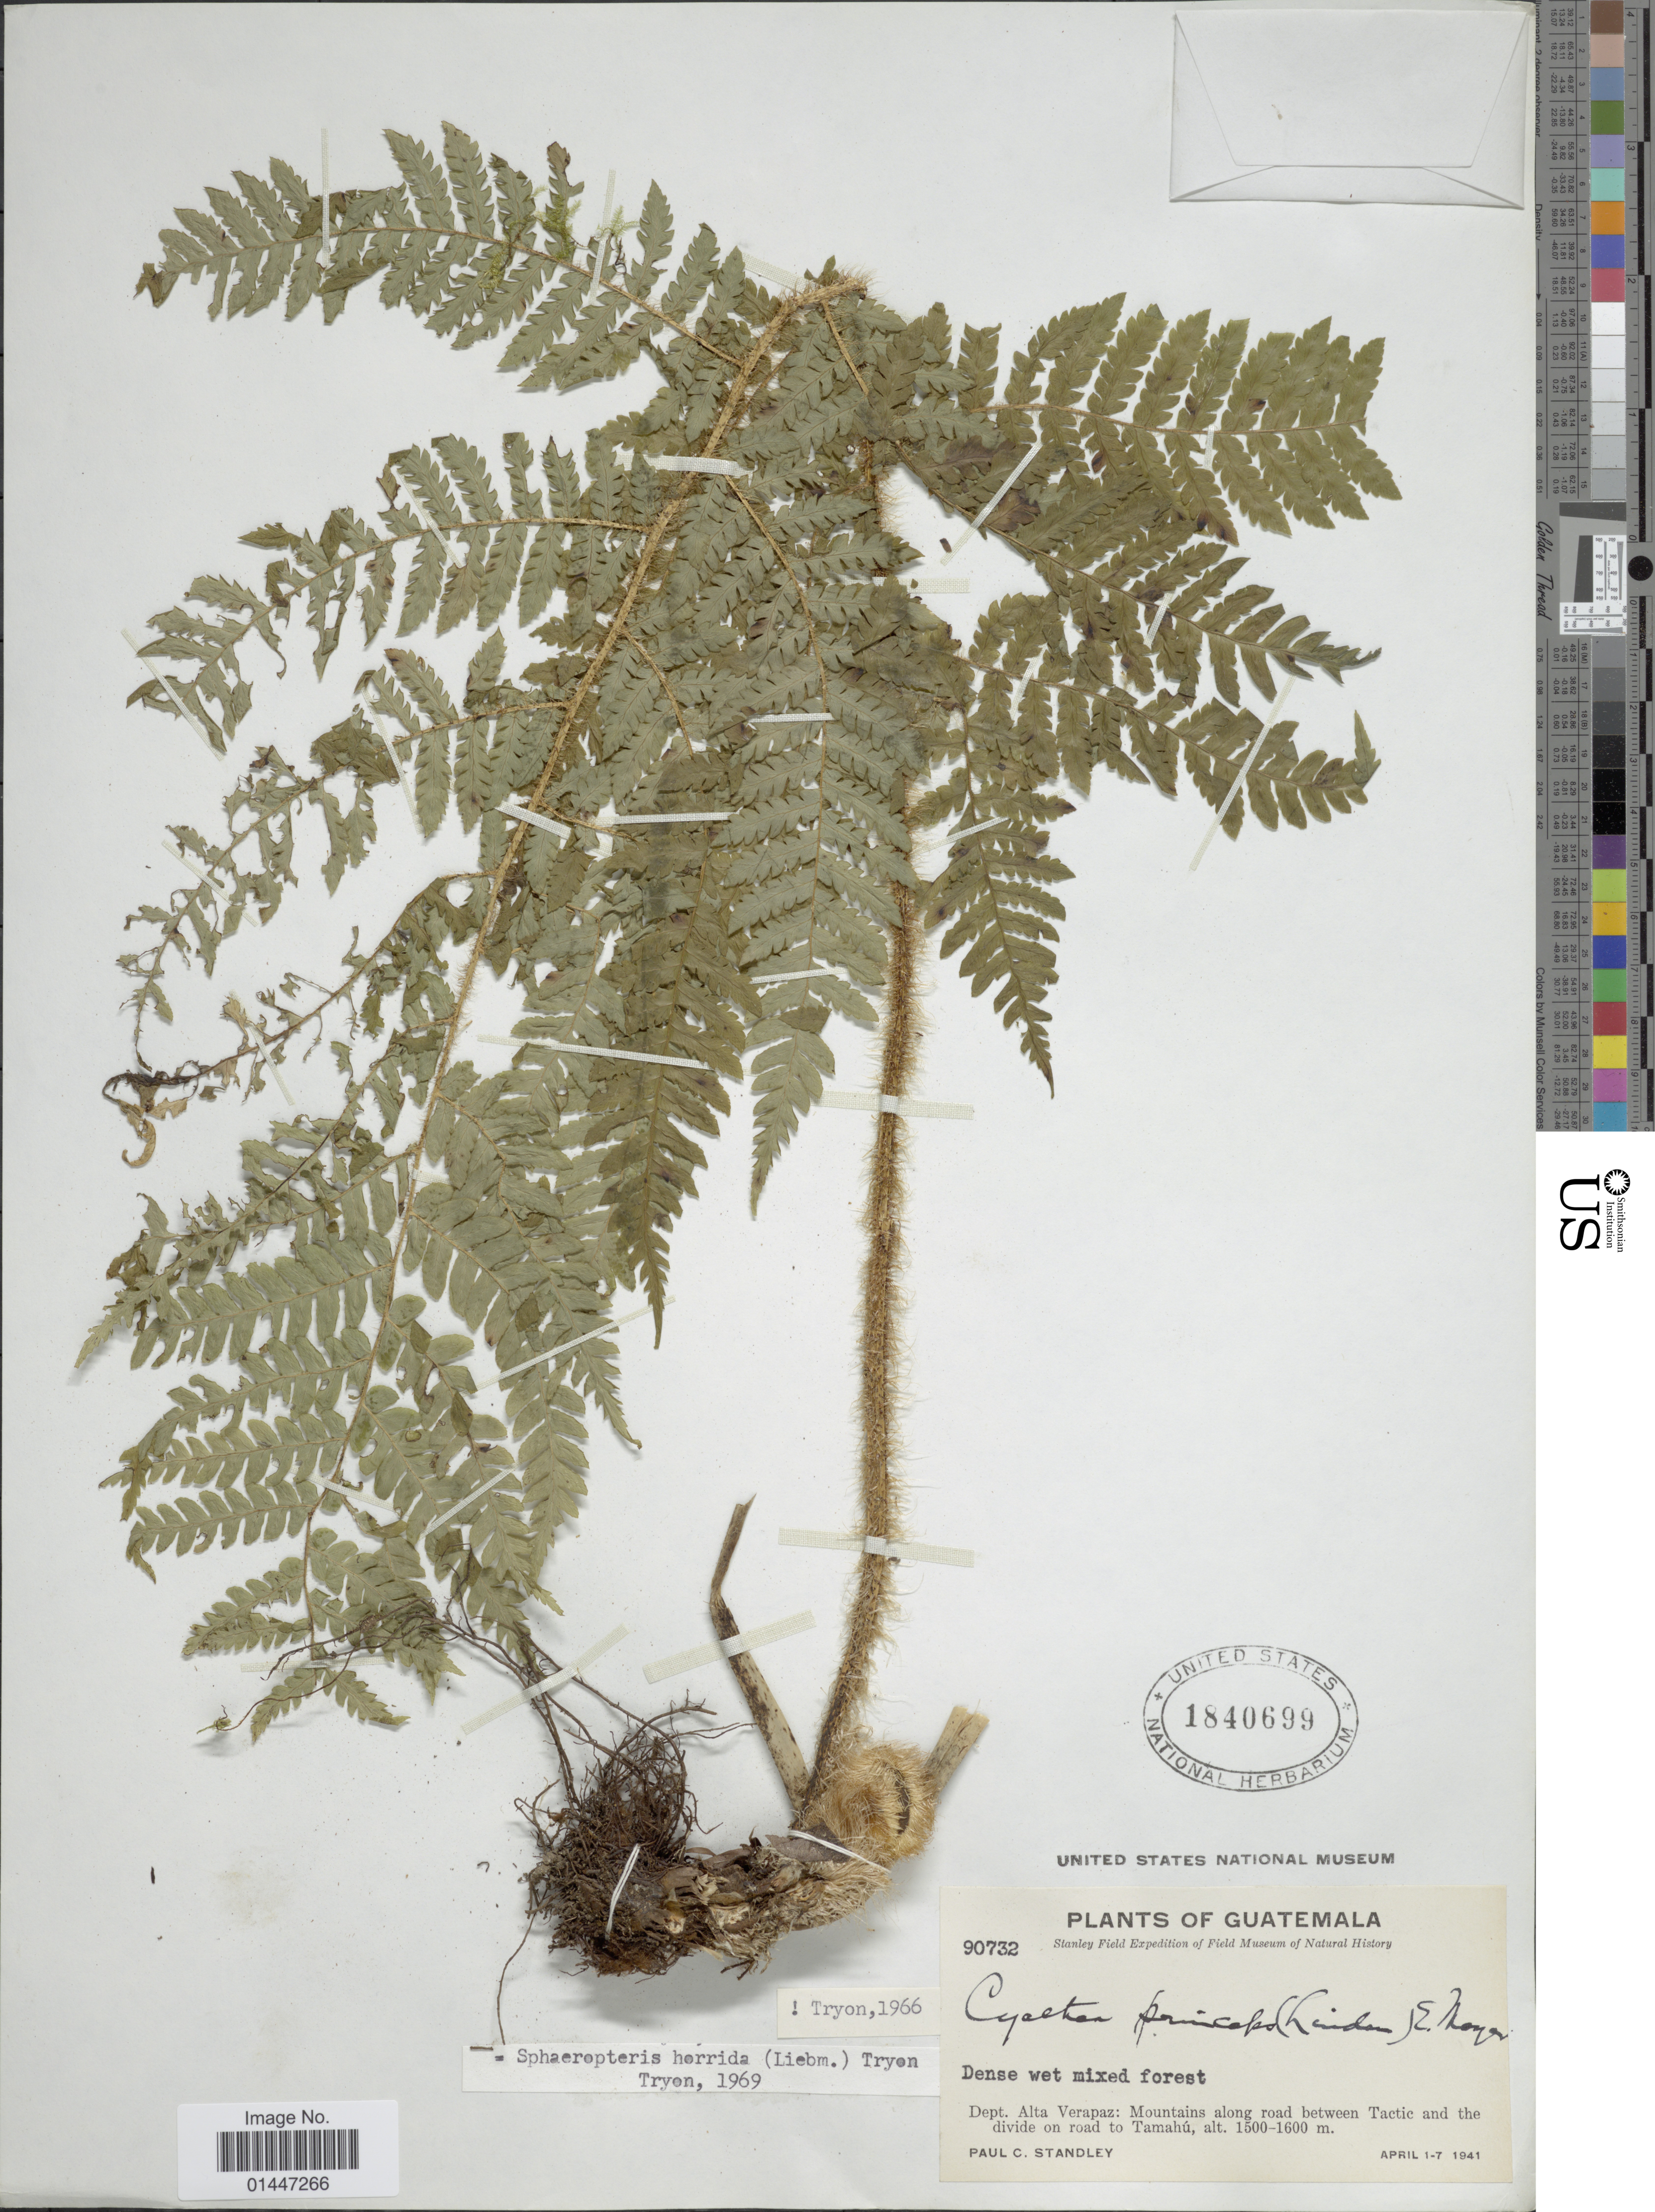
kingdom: Plantae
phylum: Tracheophyta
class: Polypodiopsida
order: Cyatheales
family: Cyatheaceae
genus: Sphaeropteris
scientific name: Sphaeropteris horrida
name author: (Liebm.) R.M. Tryon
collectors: P. C. Standley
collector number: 90732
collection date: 1941-04-01/1941-04-07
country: Guatemala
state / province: Alta Verapaz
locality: Dense wet mixed forest. Dept. Alta Verapaz: Mountains along road bteween Tactic and the divide on road Tamahu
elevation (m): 1500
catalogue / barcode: US 1840699